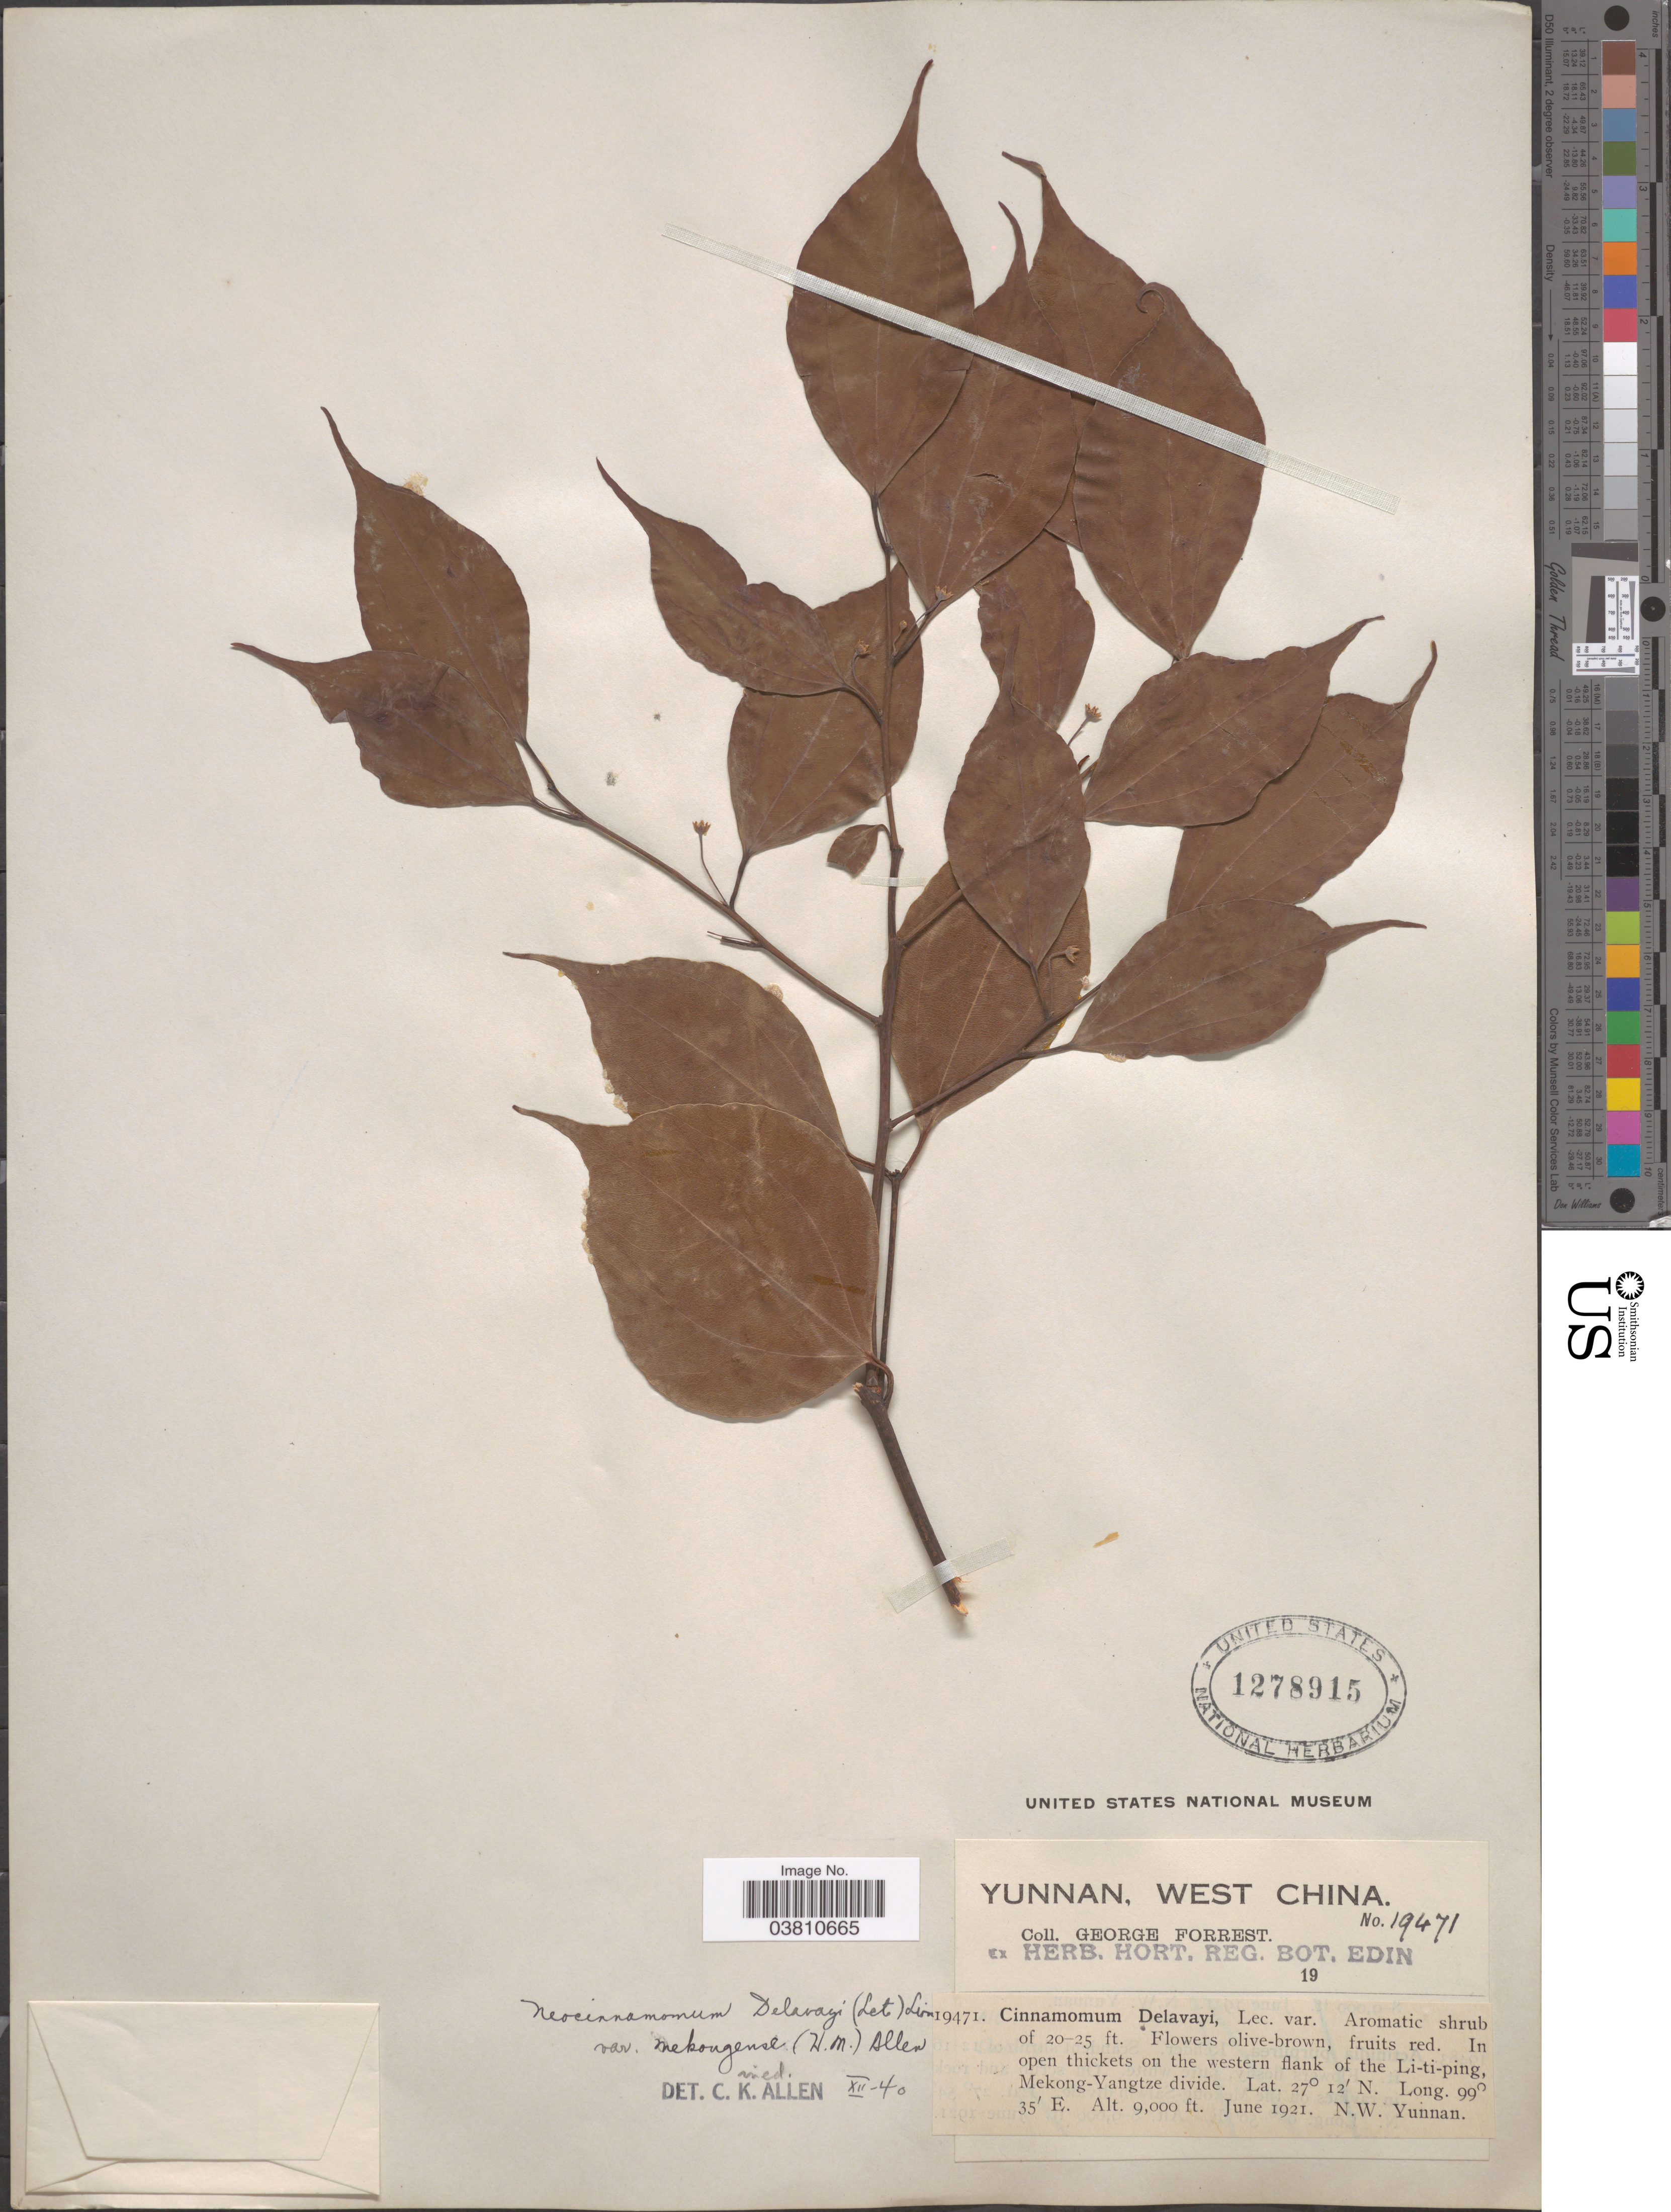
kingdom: Plantae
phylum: Tracheophyta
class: Magnoliopsida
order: Laurales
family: Lauraceae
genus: Neocinnamomum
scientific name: Neocinnamomum delavayi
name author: H. Liu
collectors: G. Forrest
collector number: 19471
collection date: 1921-06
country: China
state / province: Yunnan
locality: West China. On the western flank of the Li-ti-ping, Mekong-Yangtze divide. N.W. Yunnan.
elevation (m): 2743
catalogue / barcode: US 1278915